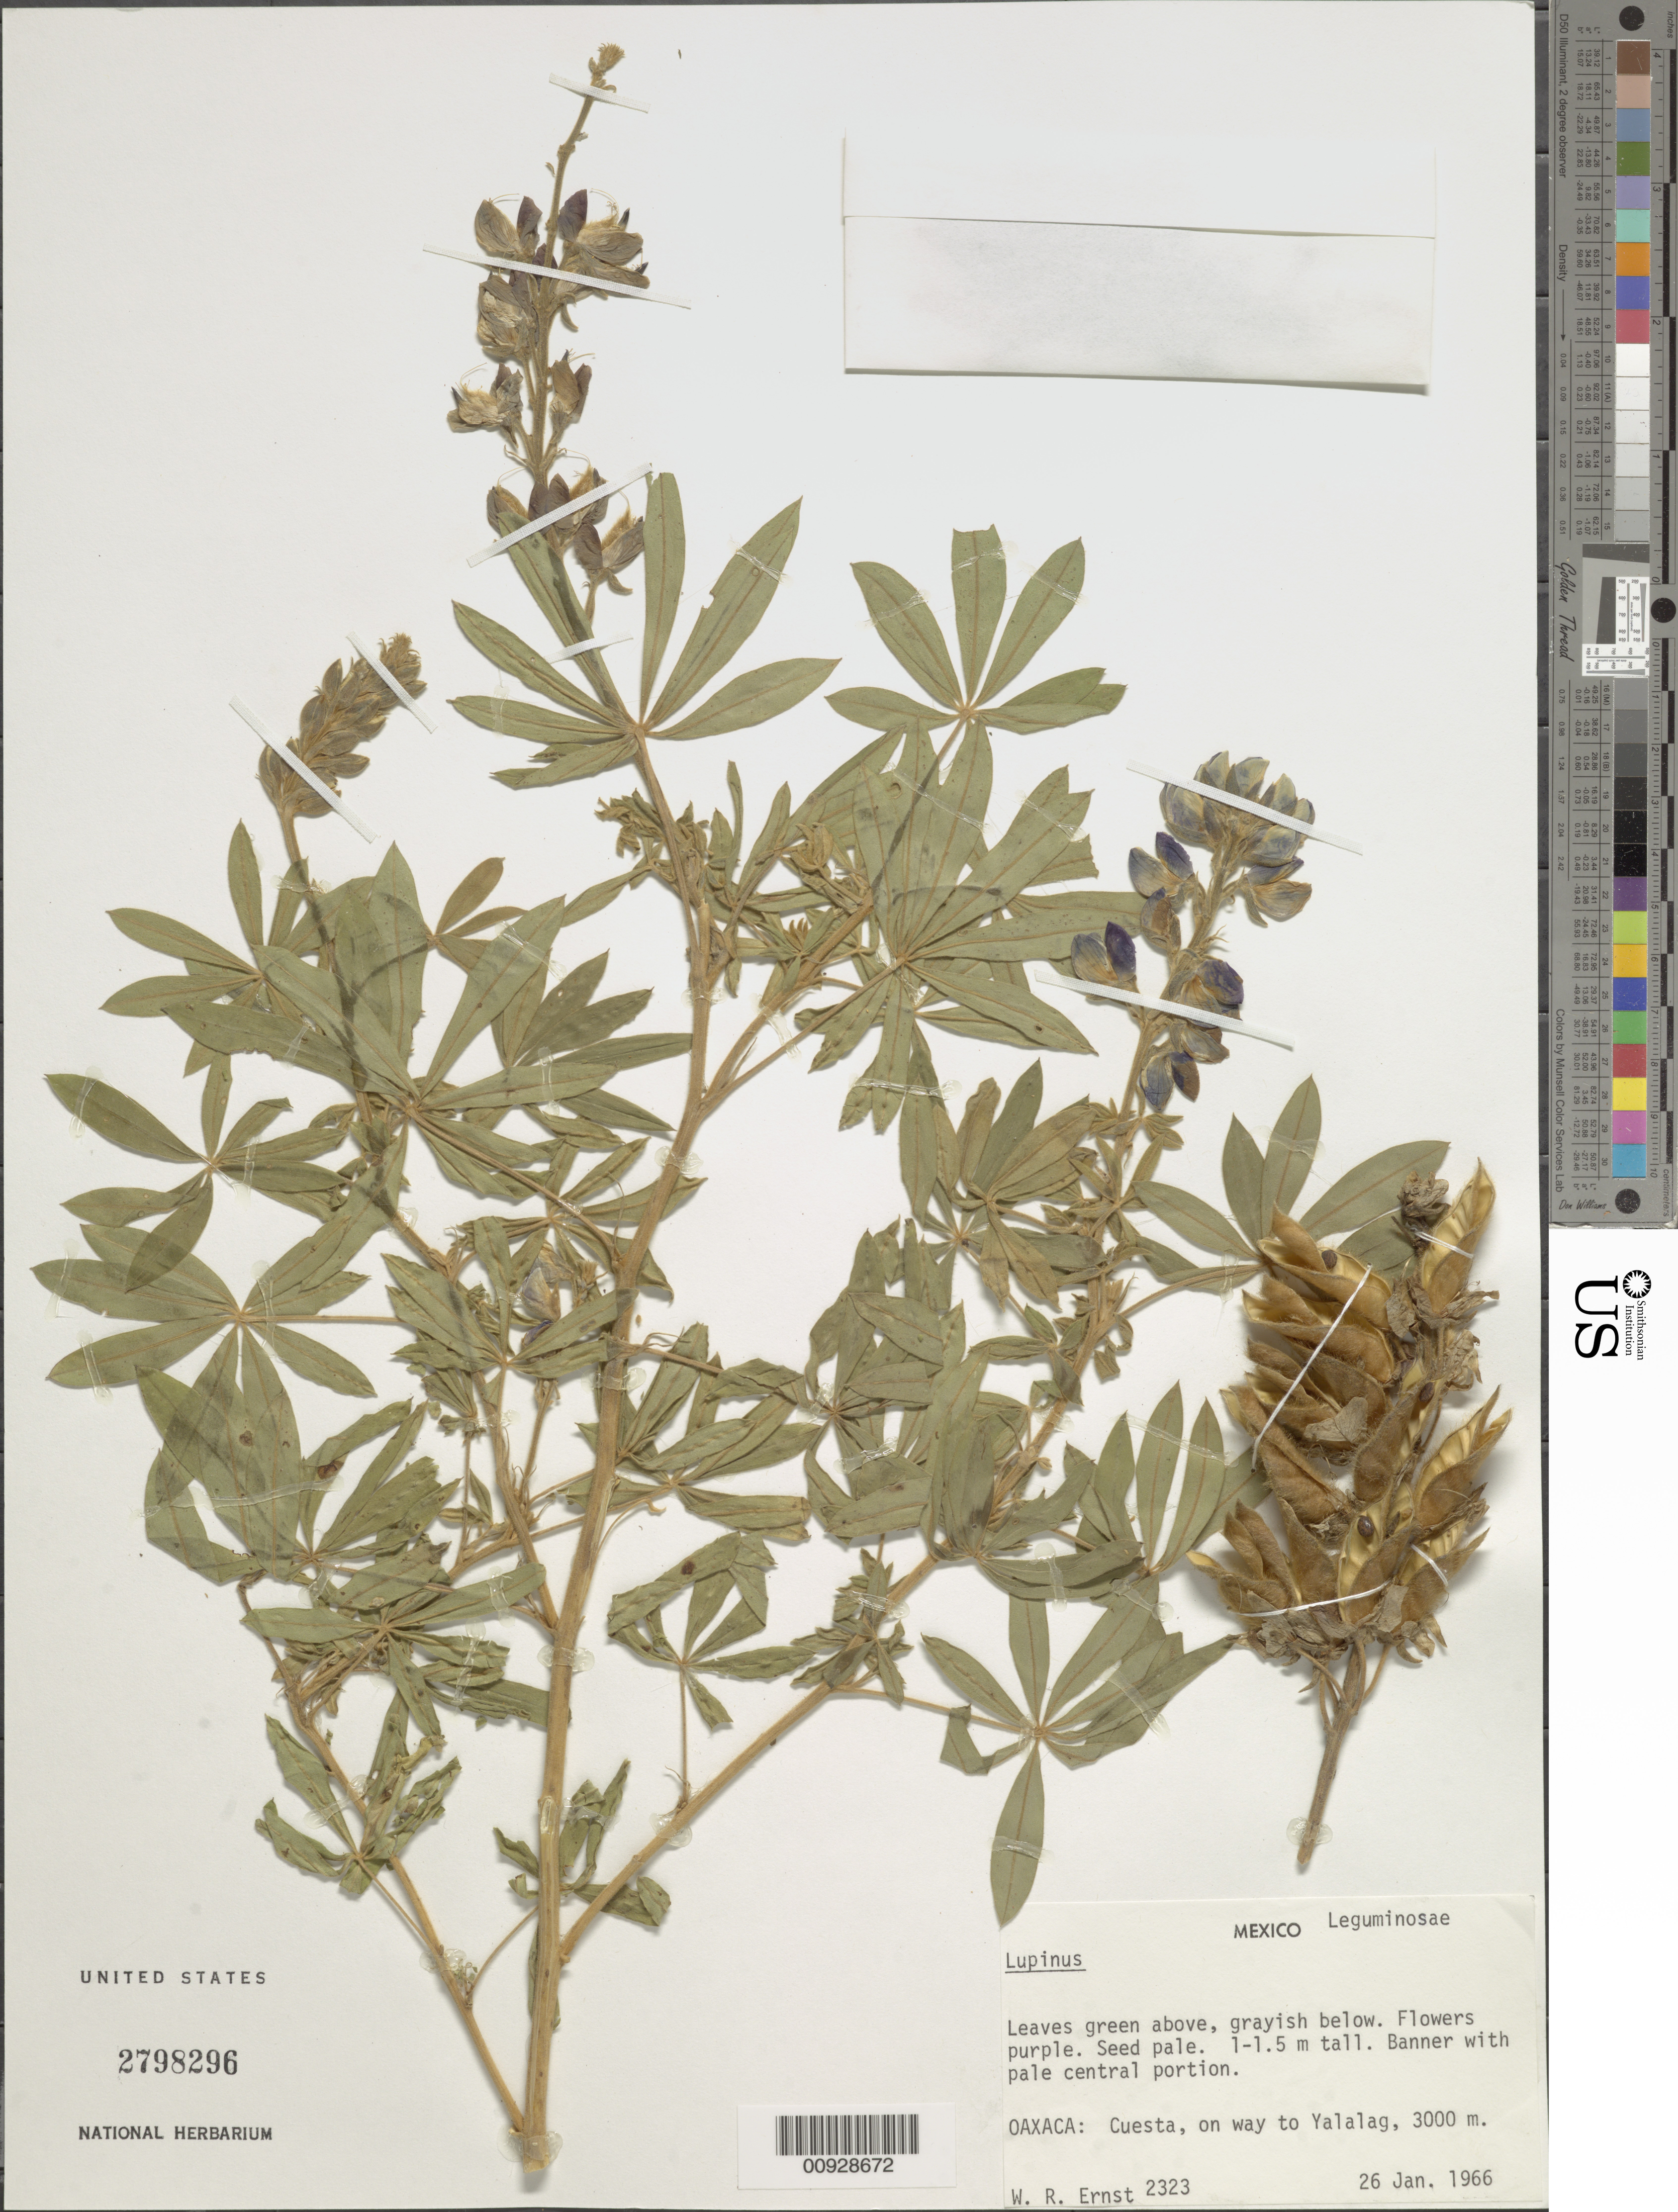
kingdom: Plantae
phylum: Tracheophyta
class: Magnoliopsida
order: Fabales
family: Fabaceae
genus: Lupinus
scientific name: Lupinus sp.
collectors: W. R. Ernst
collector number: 2323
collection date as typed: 26 Jan 1966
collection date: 1966-01-26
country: Mexico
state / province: Oaxaca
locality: Cuesta, on way to Yalalag.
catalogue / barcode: US 2798296